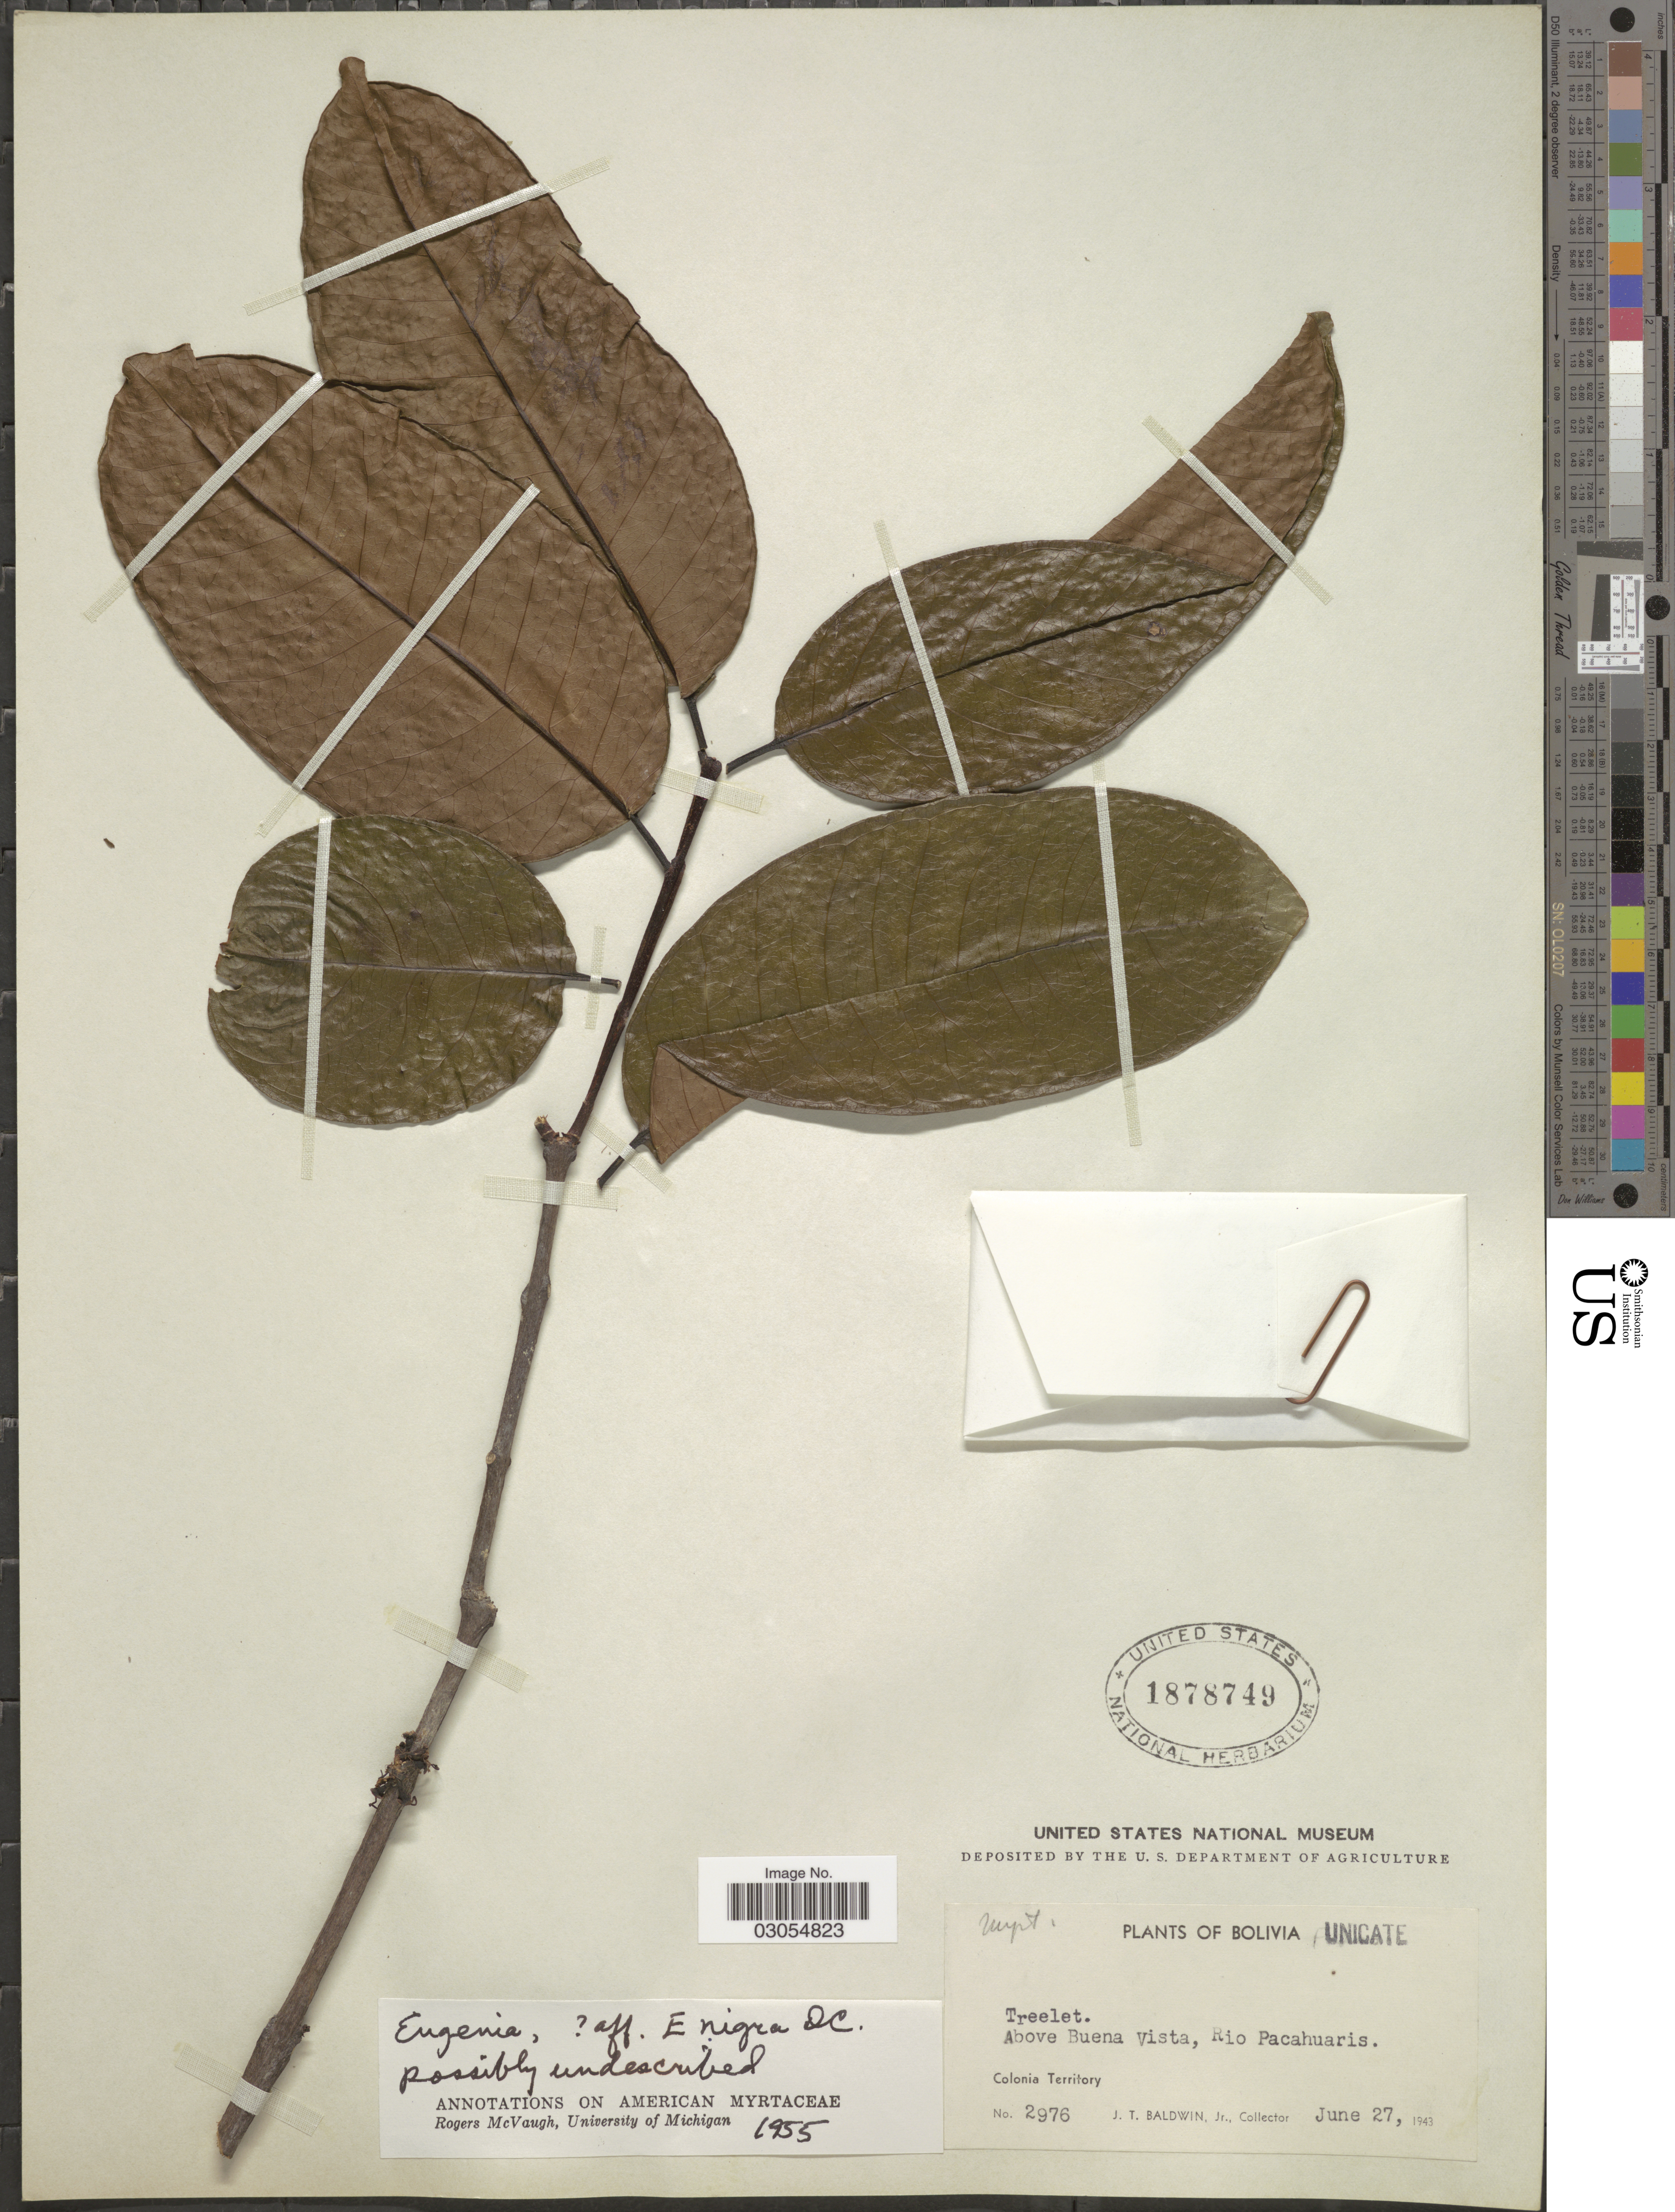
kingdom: Plantae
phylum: Tracheophyta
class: Magnoliopsida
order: Myrtales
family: Myrtaceae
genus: Eugenia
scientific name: Eugenia nigra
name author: Pennant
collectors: J. T. Baldwin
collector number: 2976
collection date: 1943-06-27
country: Bolivia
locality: Above Buena Vista, Rio Pacahuaris. Colonia Territory.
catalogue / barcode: US 1878749